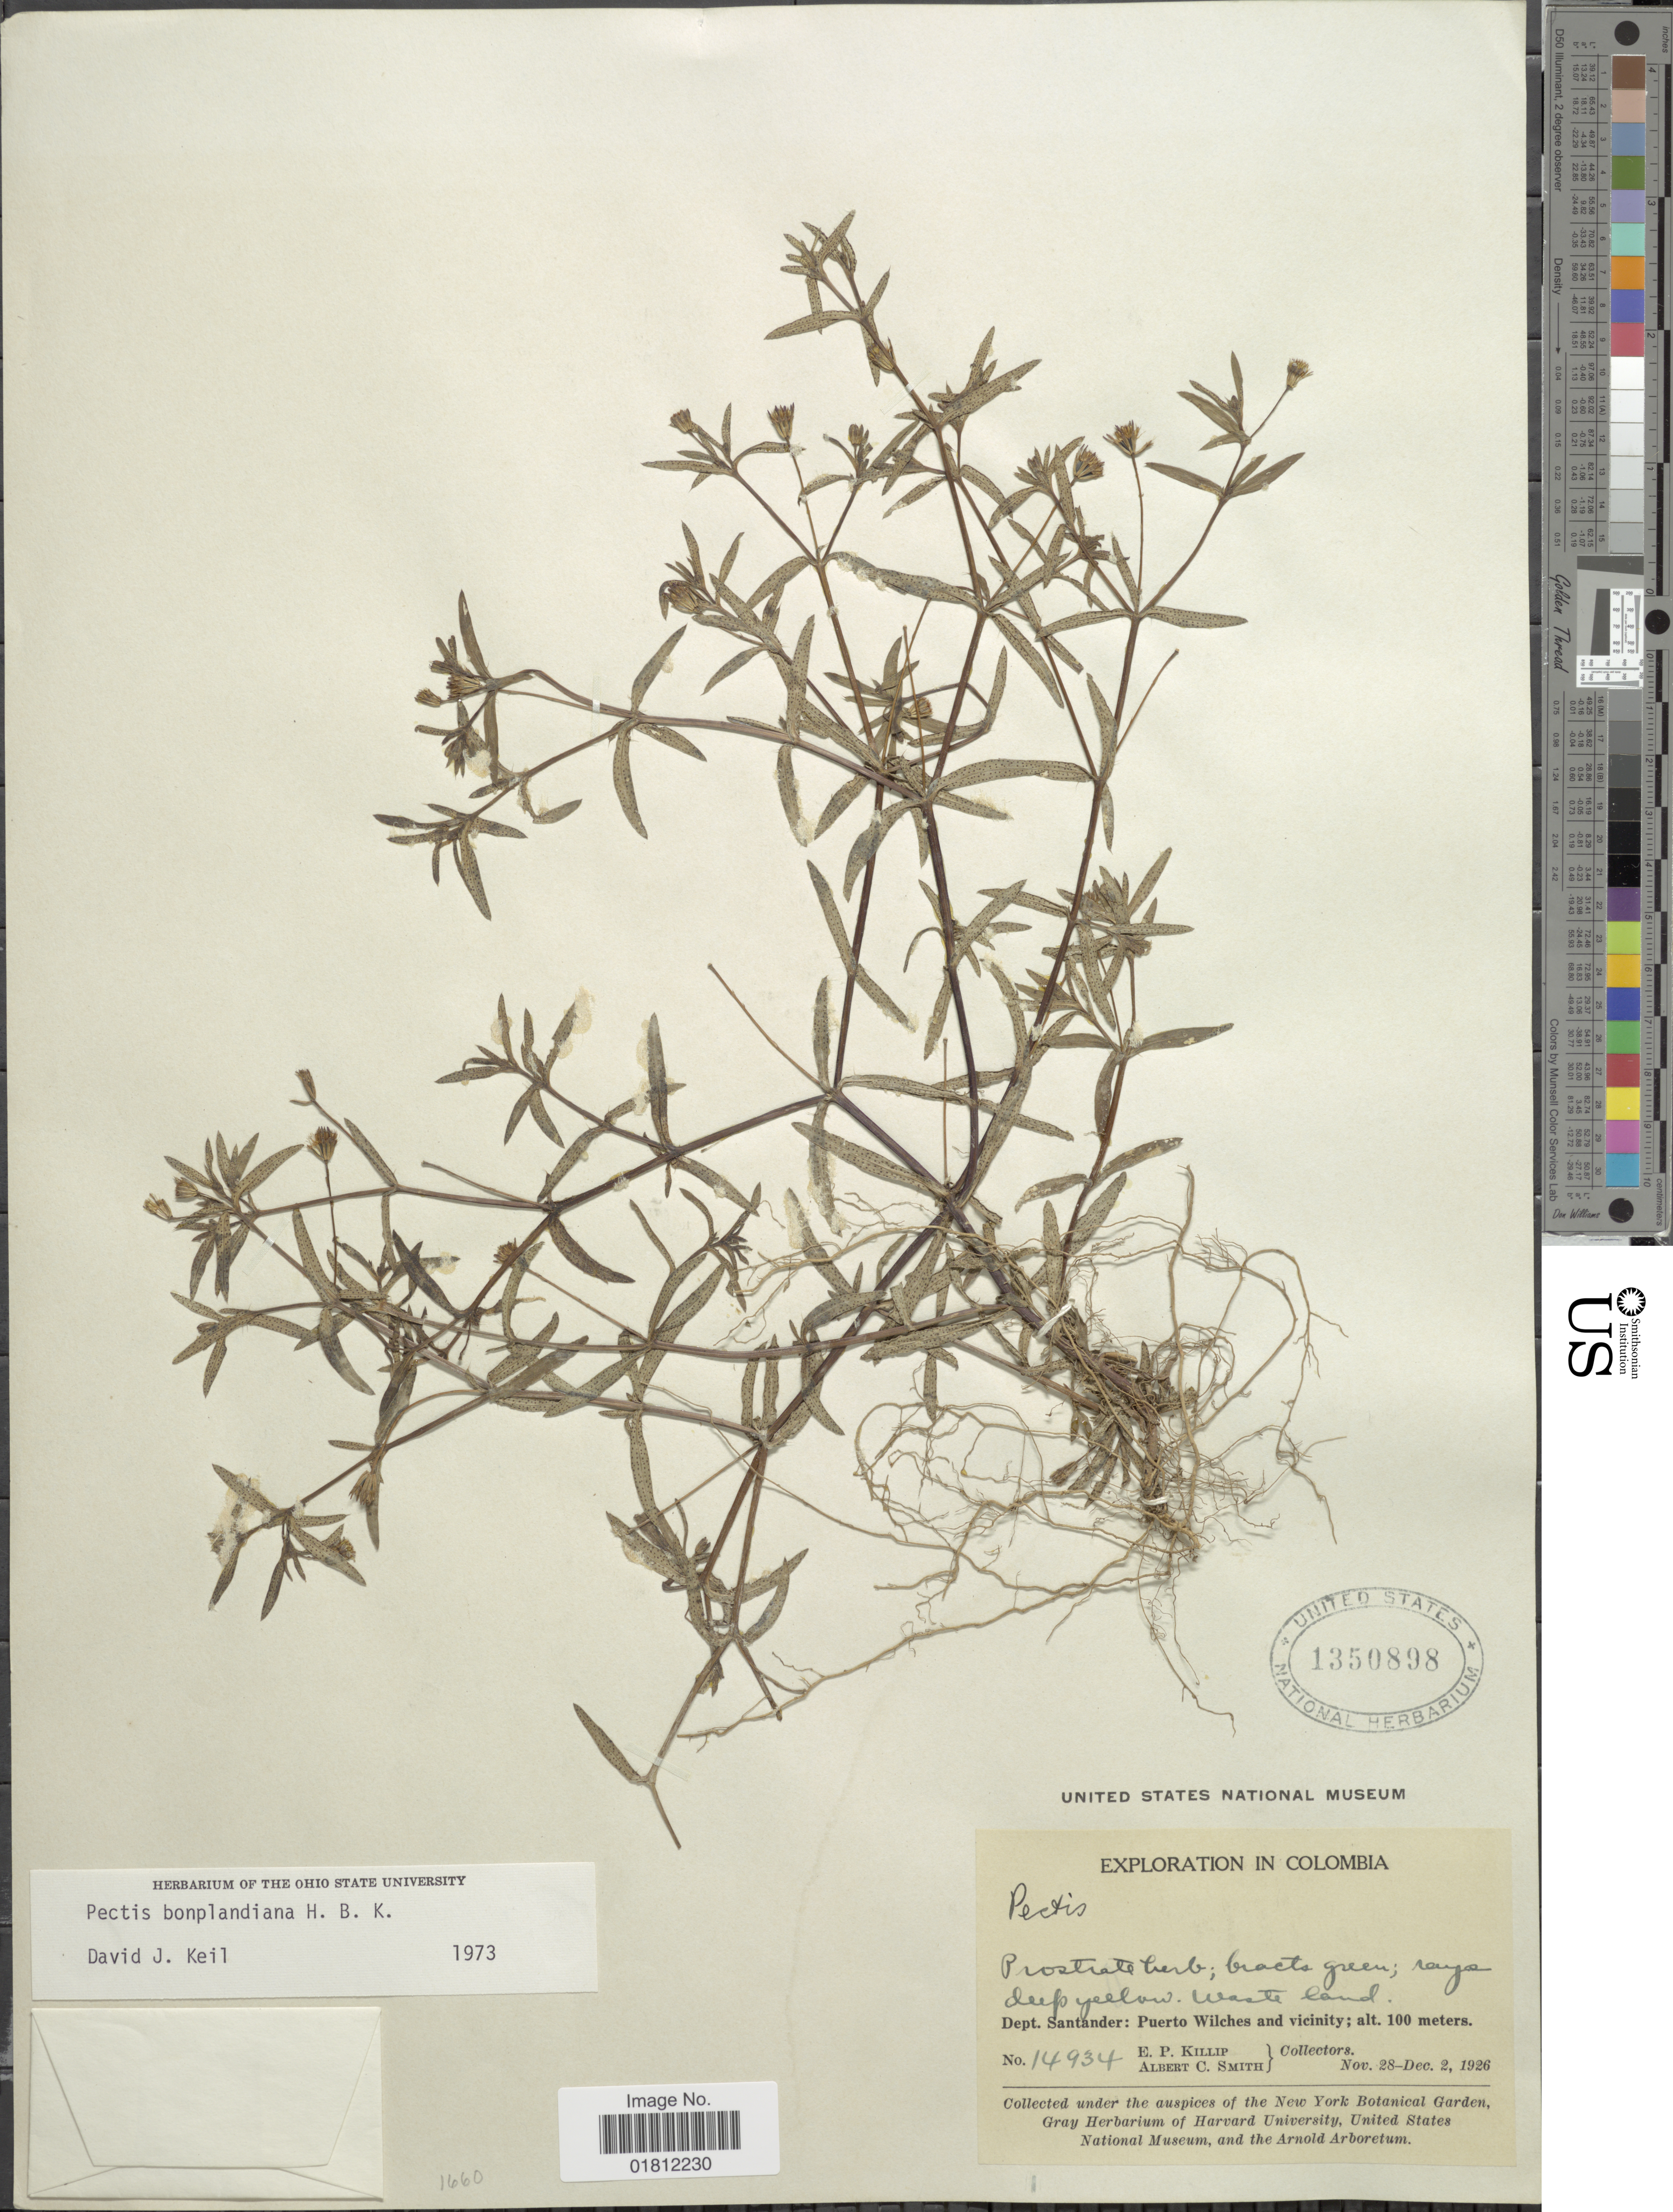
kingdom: Plantae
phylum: Tracheophyta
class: Magnoliopsida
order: Asterales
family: Asteraceae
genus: Pectis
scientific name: Pectis bonplandiana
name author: Kunth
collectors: E. P. Killip & A. C. Smith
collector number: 14934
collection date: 1926-11-28/1926-12-02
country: Colombia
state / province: Santander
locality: Dept. Santander: Puerto Wilches and vicinity.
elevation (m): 100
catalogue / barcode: US 1350898